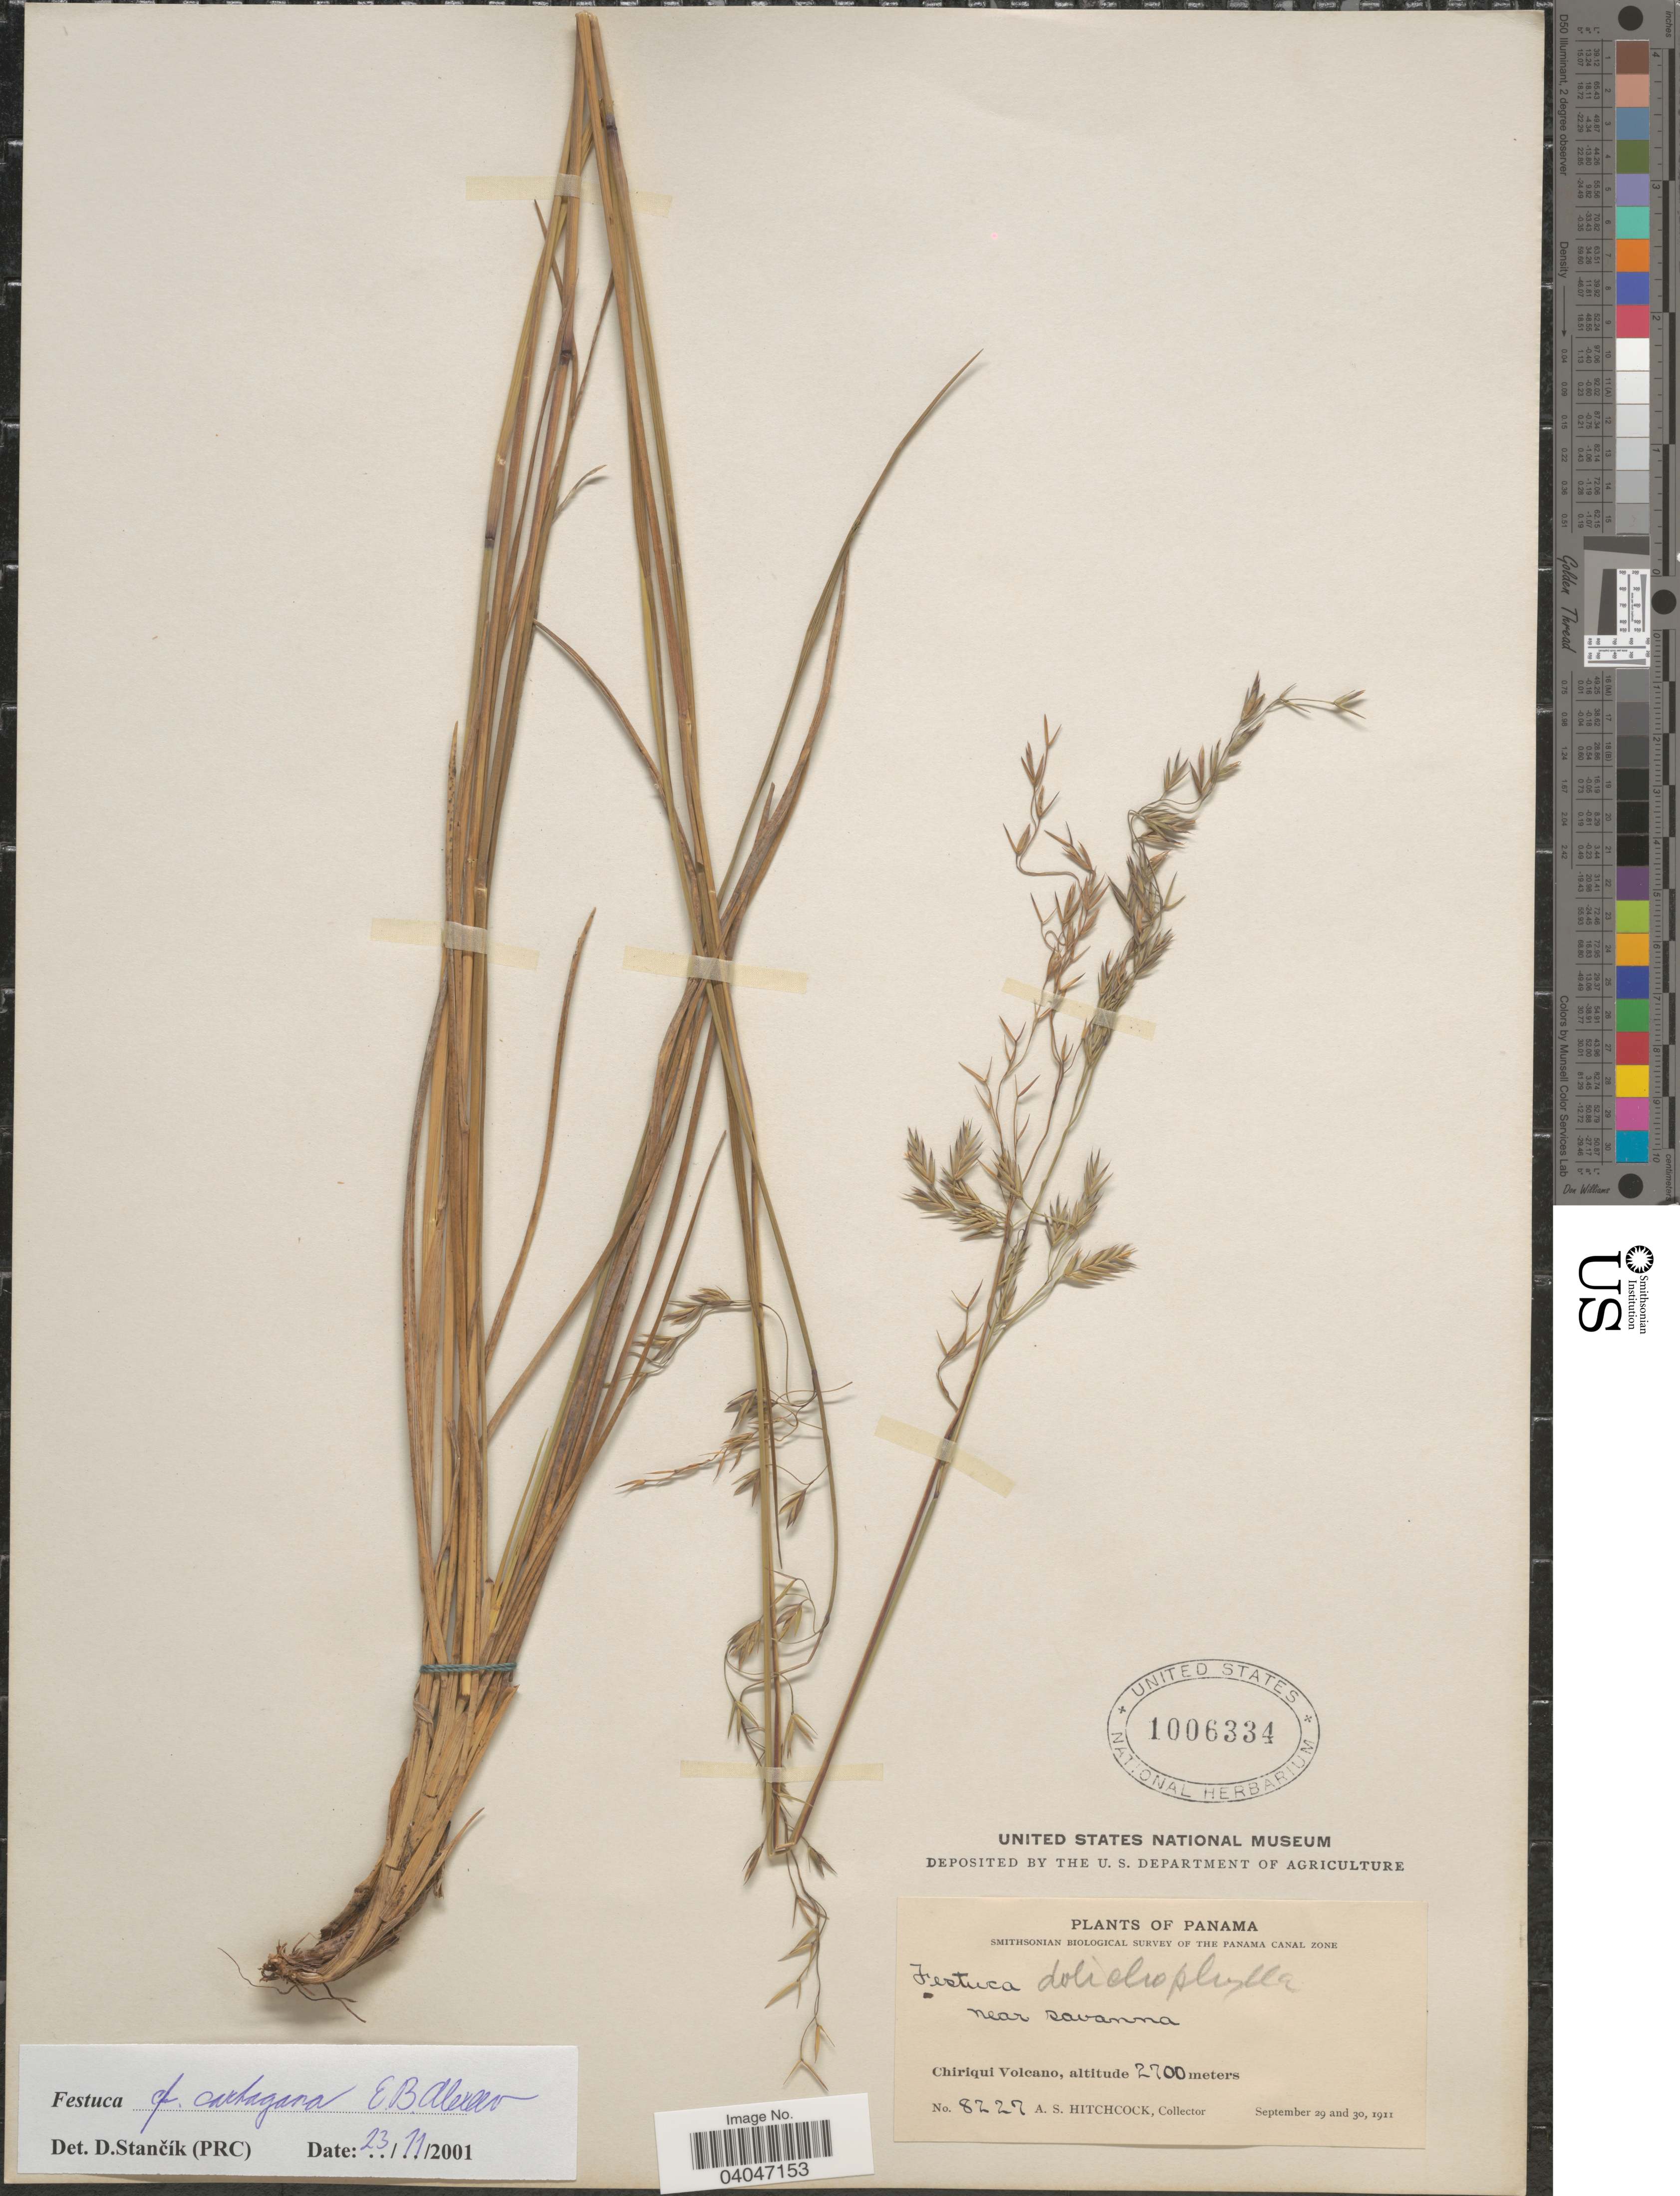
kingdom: Plantae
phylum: Tracheophyta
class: Liliopsida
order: Poales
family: Poaceae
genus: Festuca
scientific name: Festuca cartagana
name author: E.B. Alexeev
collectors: A. S. Hitchcock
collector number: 8227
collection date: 1911-09-29/1911-09-30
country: Panama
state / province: Chiriqui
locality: Near savanna. Chiriqui Volcano.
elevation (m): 2700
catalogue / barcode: US 1006334